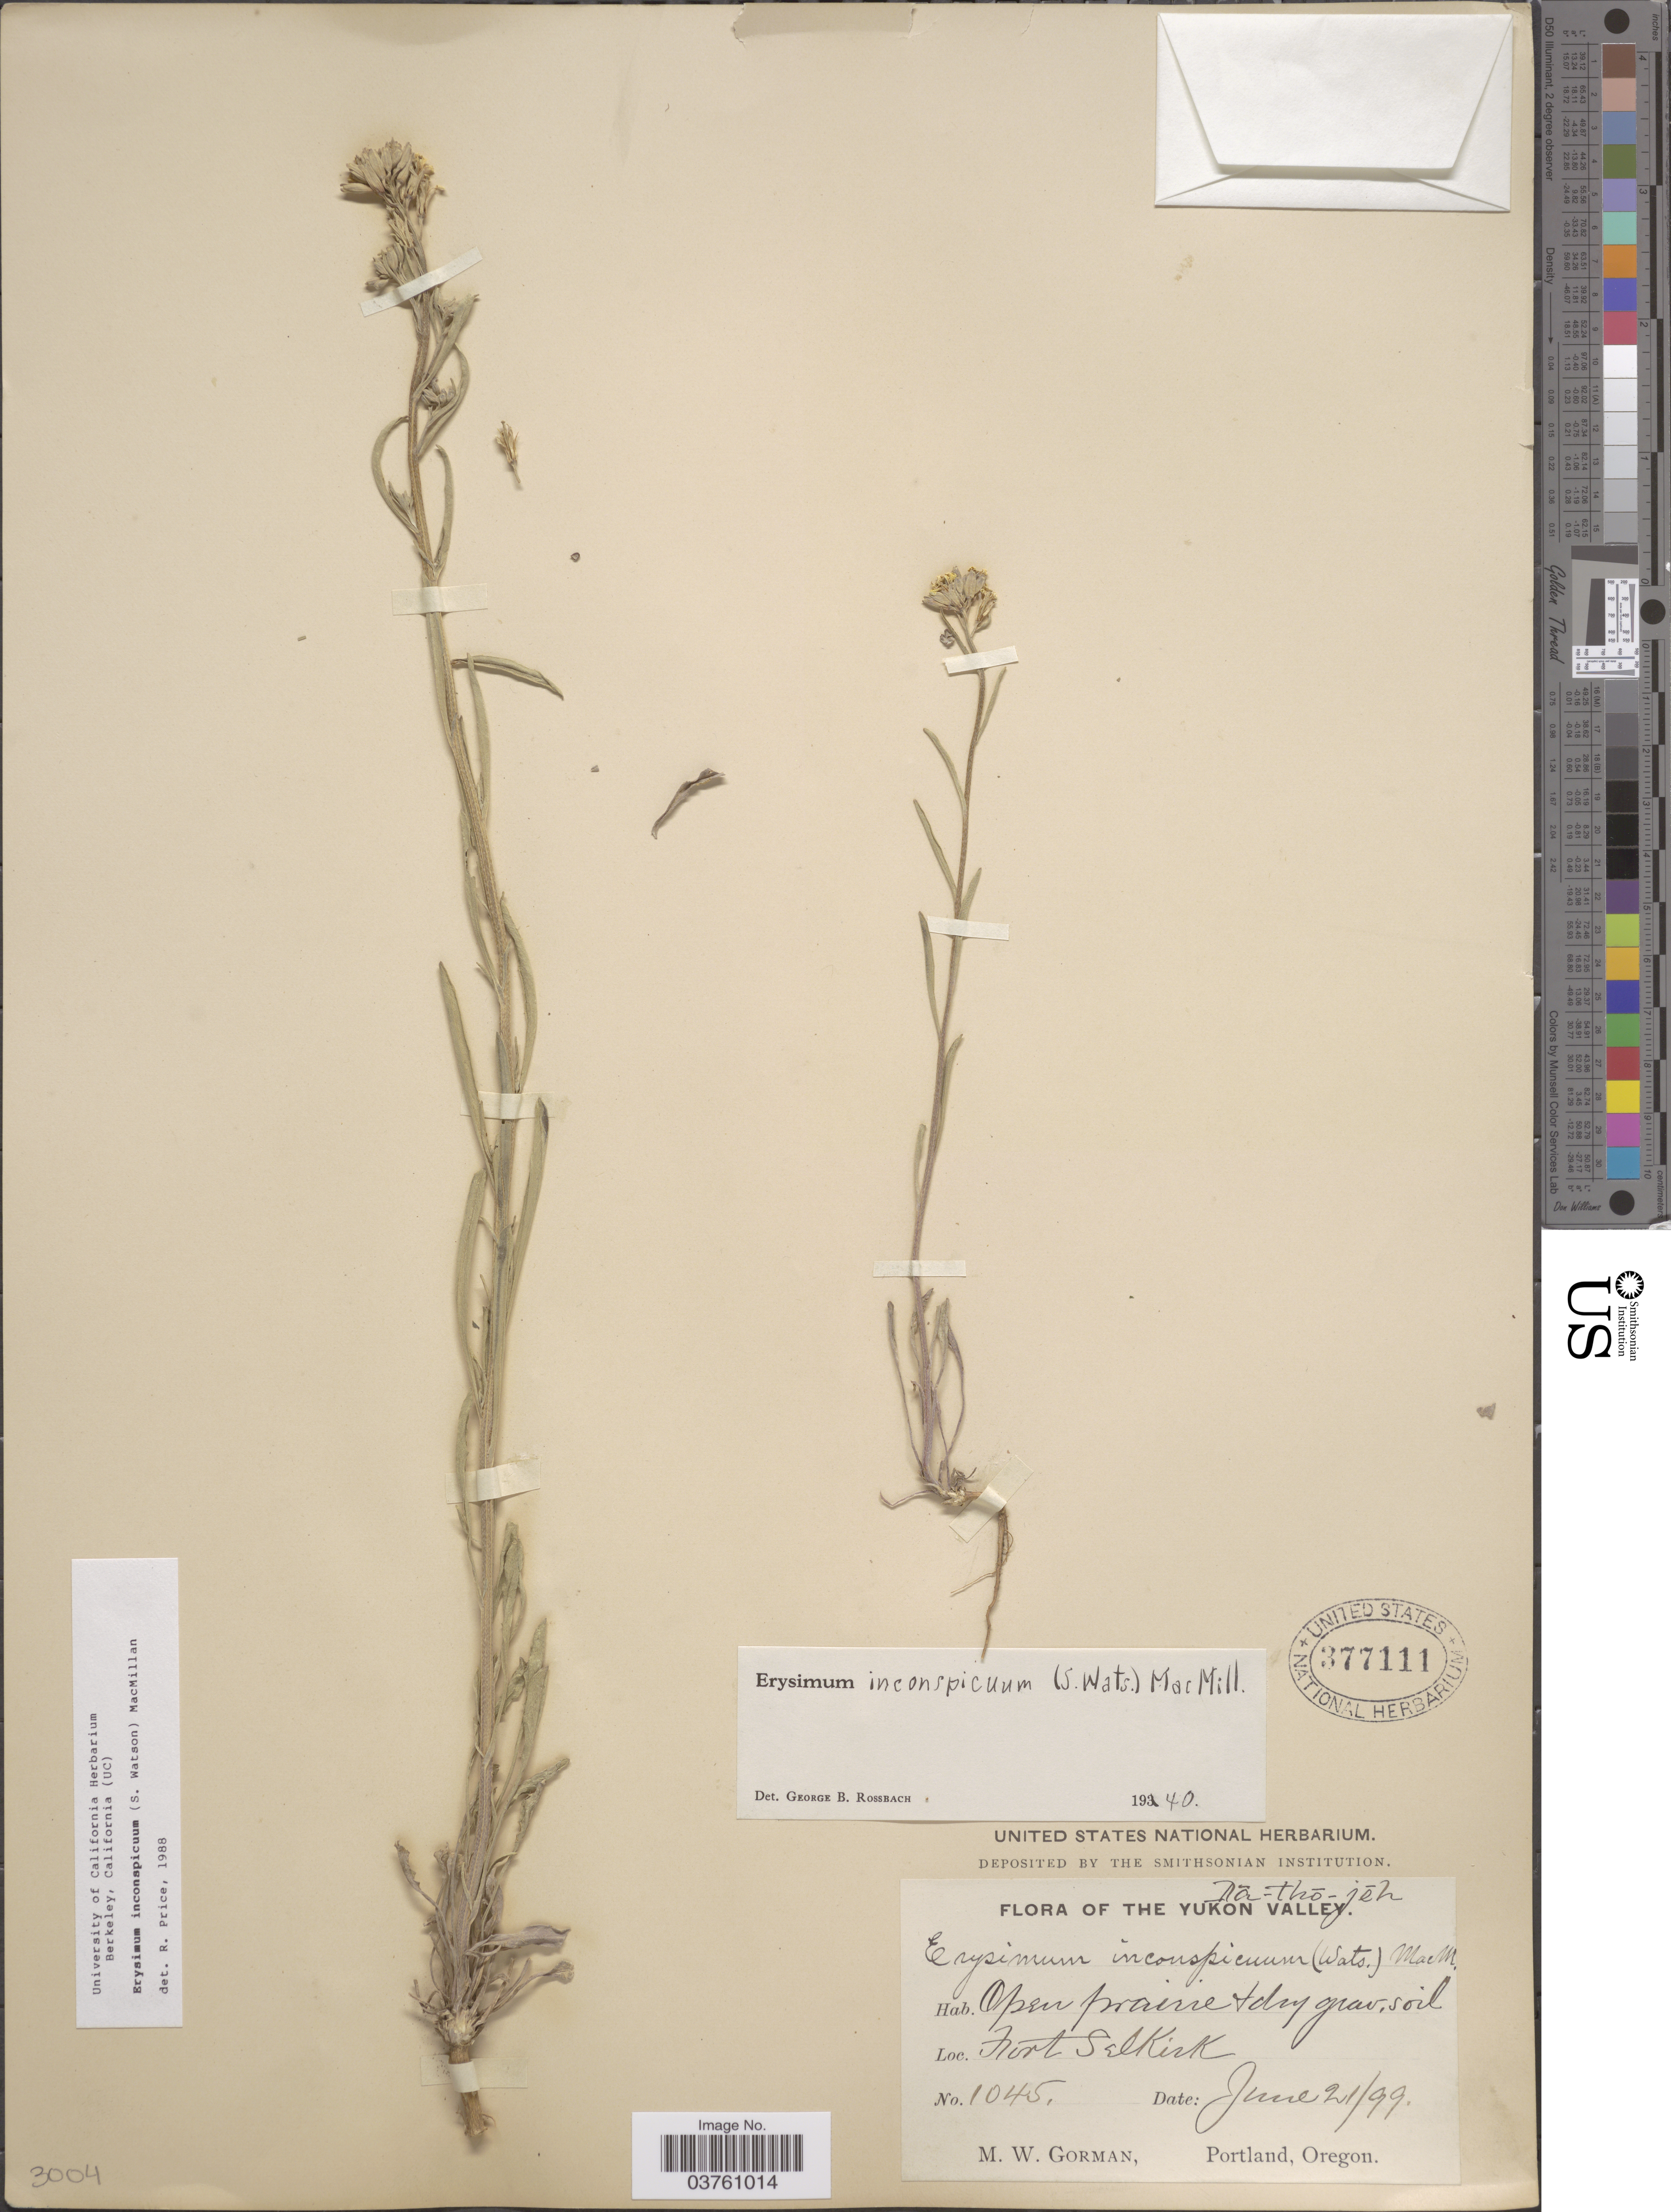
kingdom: Plantae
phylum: Tracheophyta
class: Magnoliopsida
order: Brassicales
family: Brassicaceae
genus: Erysimum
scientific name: Erysimum inconspicuum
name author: (S. Watson) MacMill.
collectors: M. W. Gorman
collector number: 1045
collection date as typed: Transcribed d/m/y: 21/6/99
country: United States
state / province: Oregon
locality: The Yukon Valley. Fort Selkirk. Portland.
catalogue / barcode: US 377111